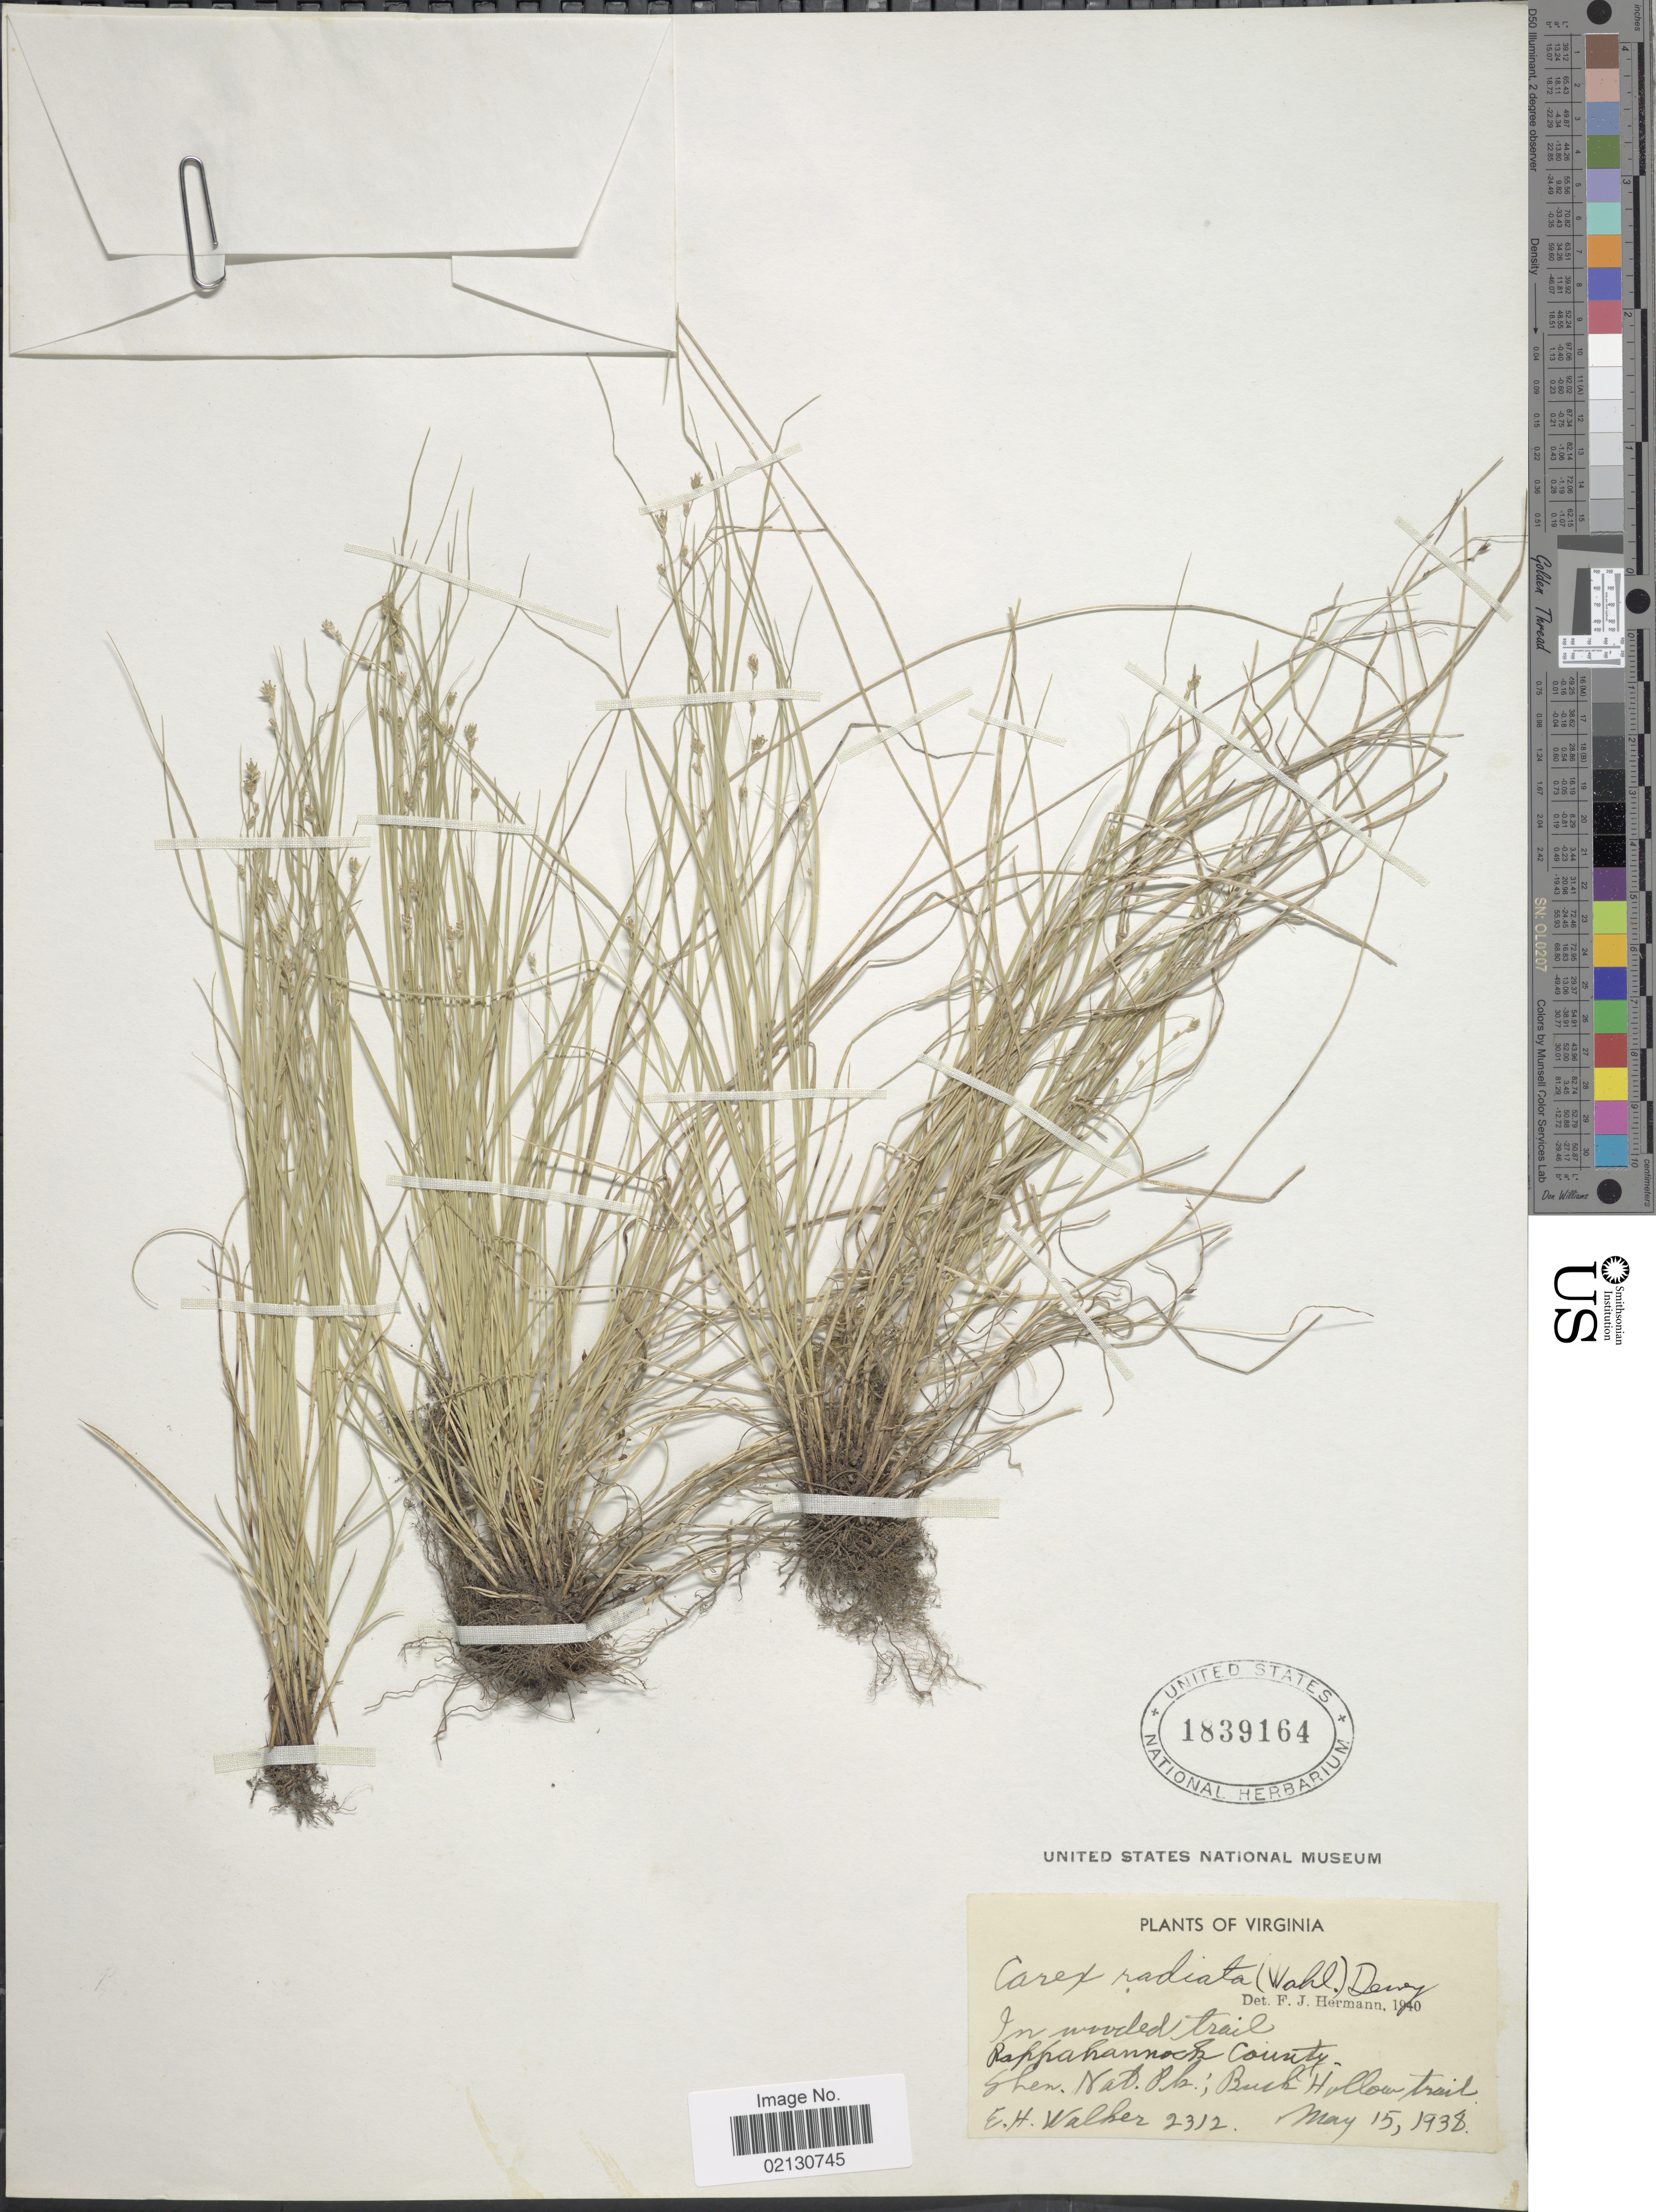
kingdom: Plantae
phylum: Tracheophyta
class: Liliopsida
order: Poales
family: Cyperaceae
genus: Carex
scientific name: Carex radiata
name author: (Wahlenb.) Small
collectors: E. H. Walker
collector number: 2312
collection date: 1938-05-15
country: United States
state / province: Virginia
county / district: Rappahannock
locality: Shen. Nat. Pk.; Buck Hollow trail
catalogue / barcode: US 1839164